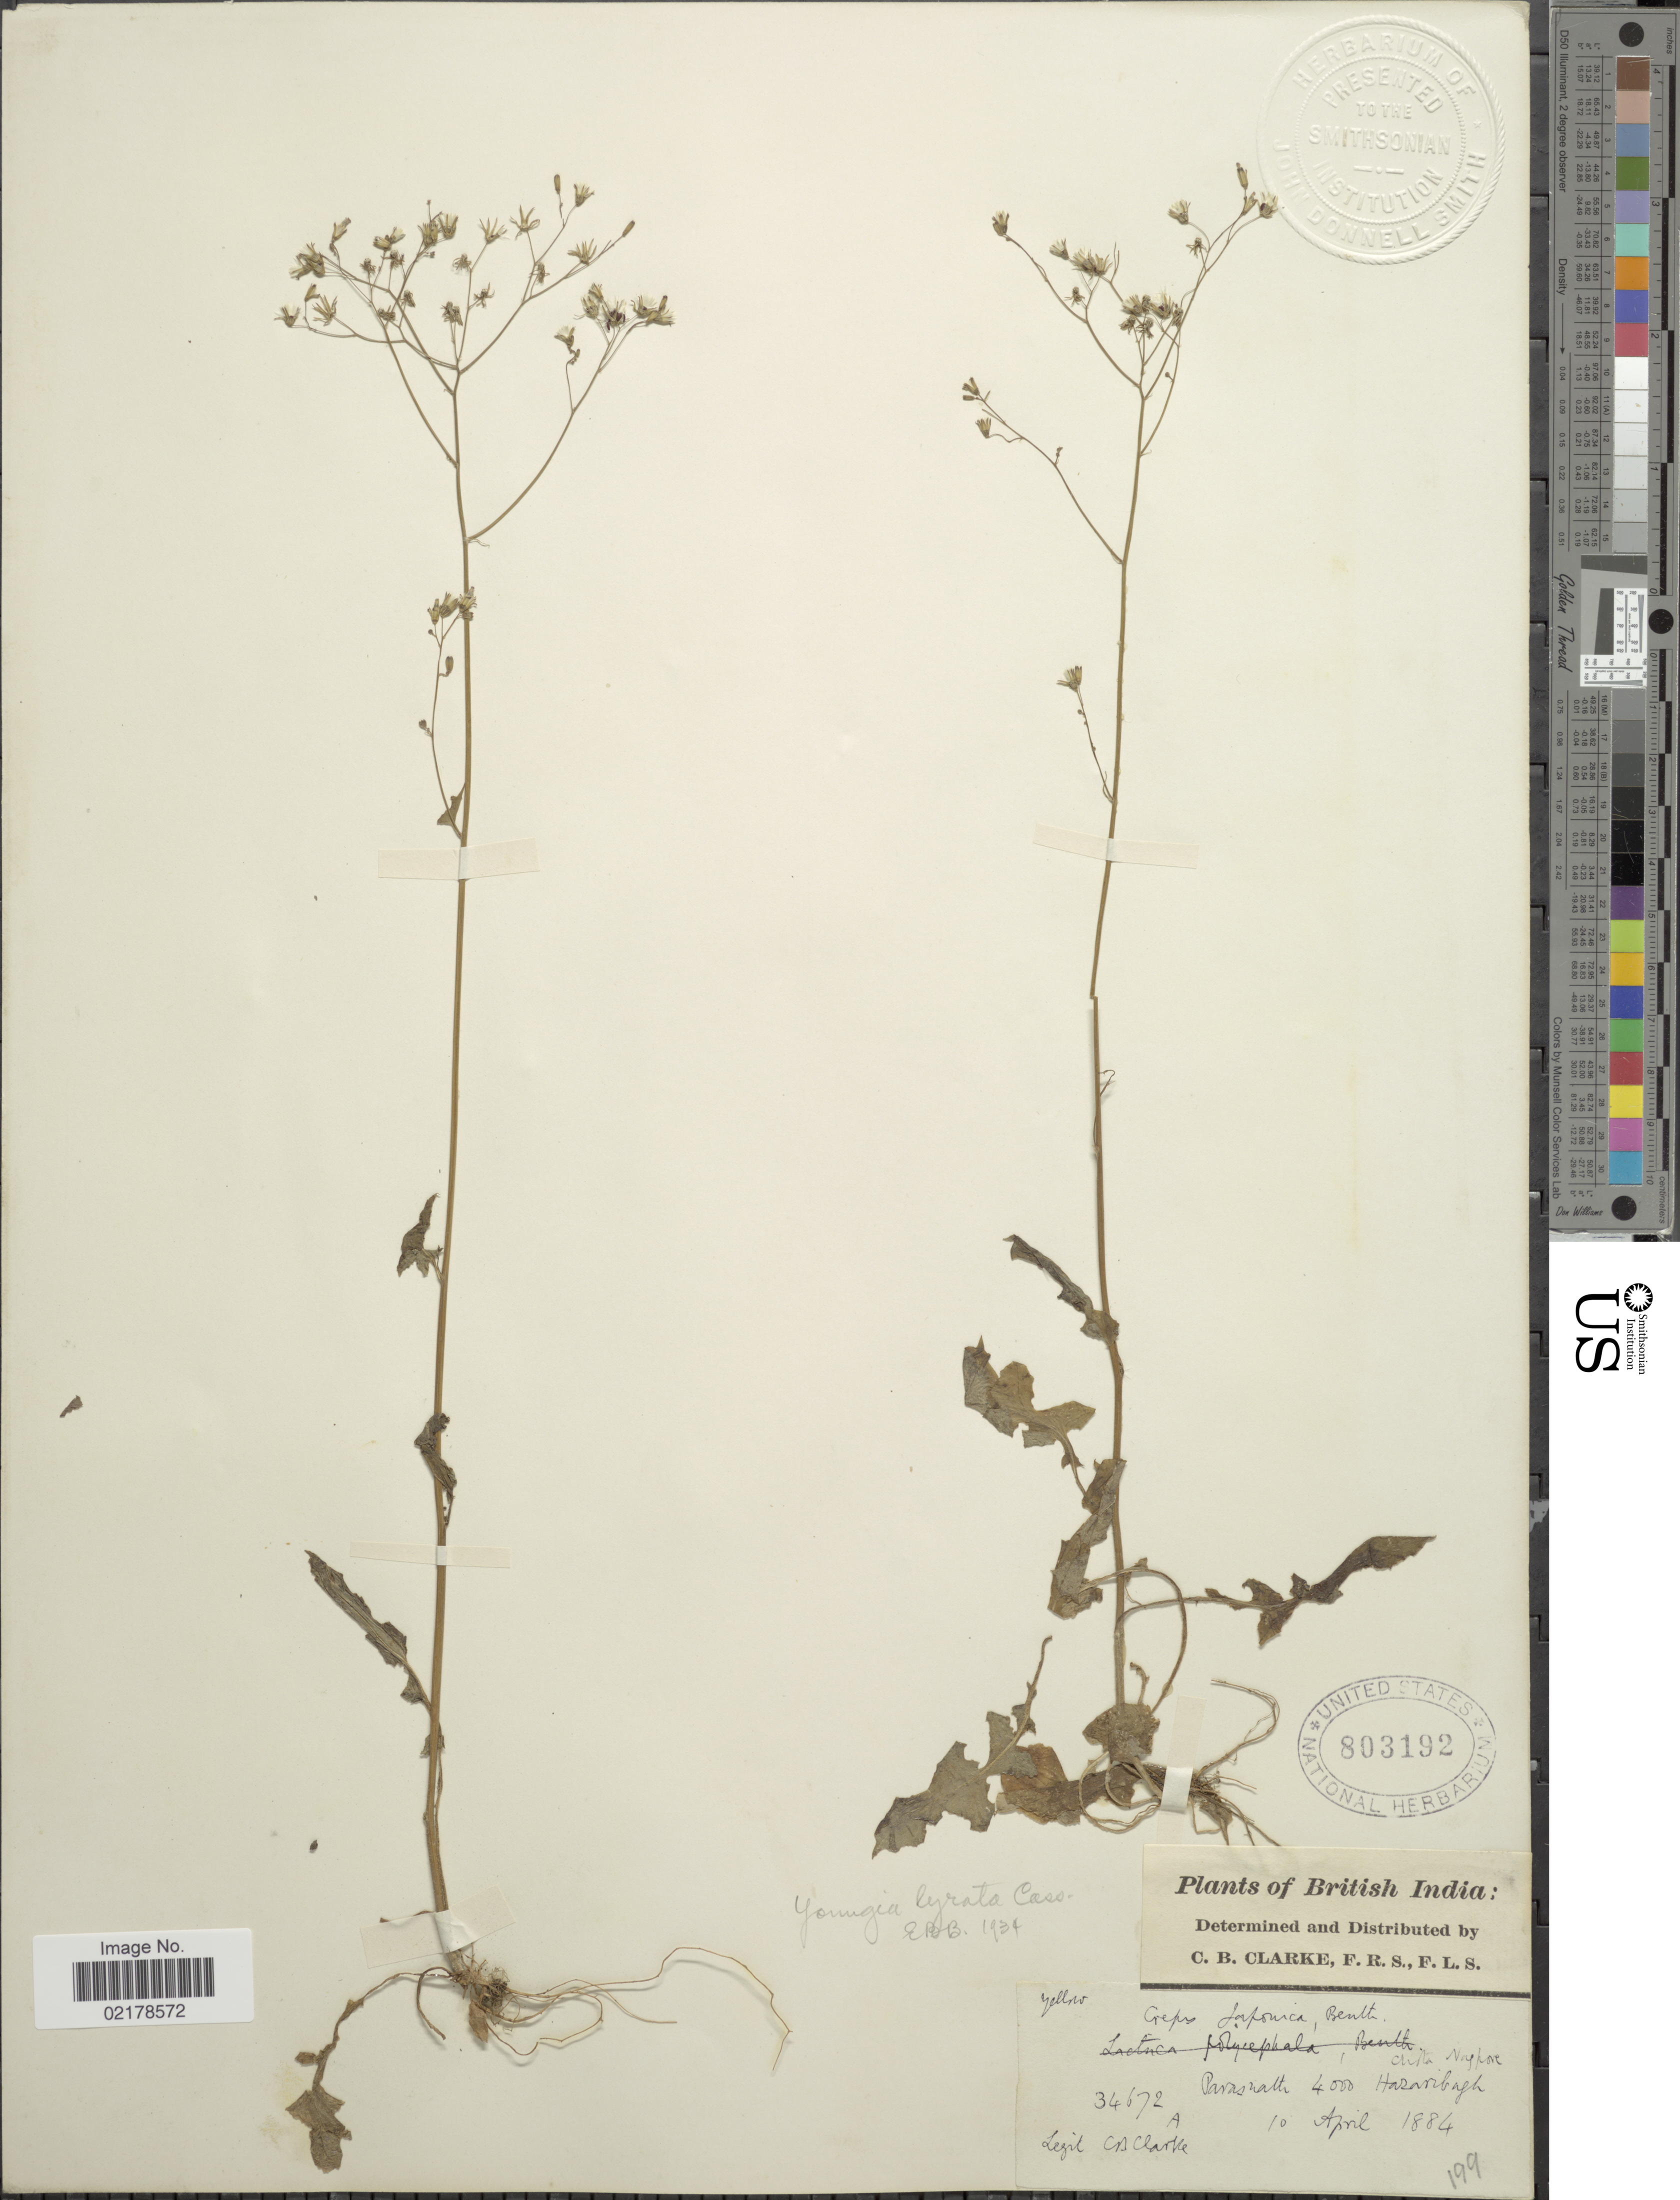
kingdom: Plantae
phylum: Tracheophyta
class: Magnoliopsida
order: Asterales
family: Asteraceae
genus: Youngia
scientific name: Youngia japonica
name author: (L.) DC.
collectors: C. B. Clarke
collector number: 34672A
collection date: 1884-04-10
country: India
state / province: Jharkhand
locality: British India, Parasnath, Hazaribagh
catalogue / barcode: US 803192